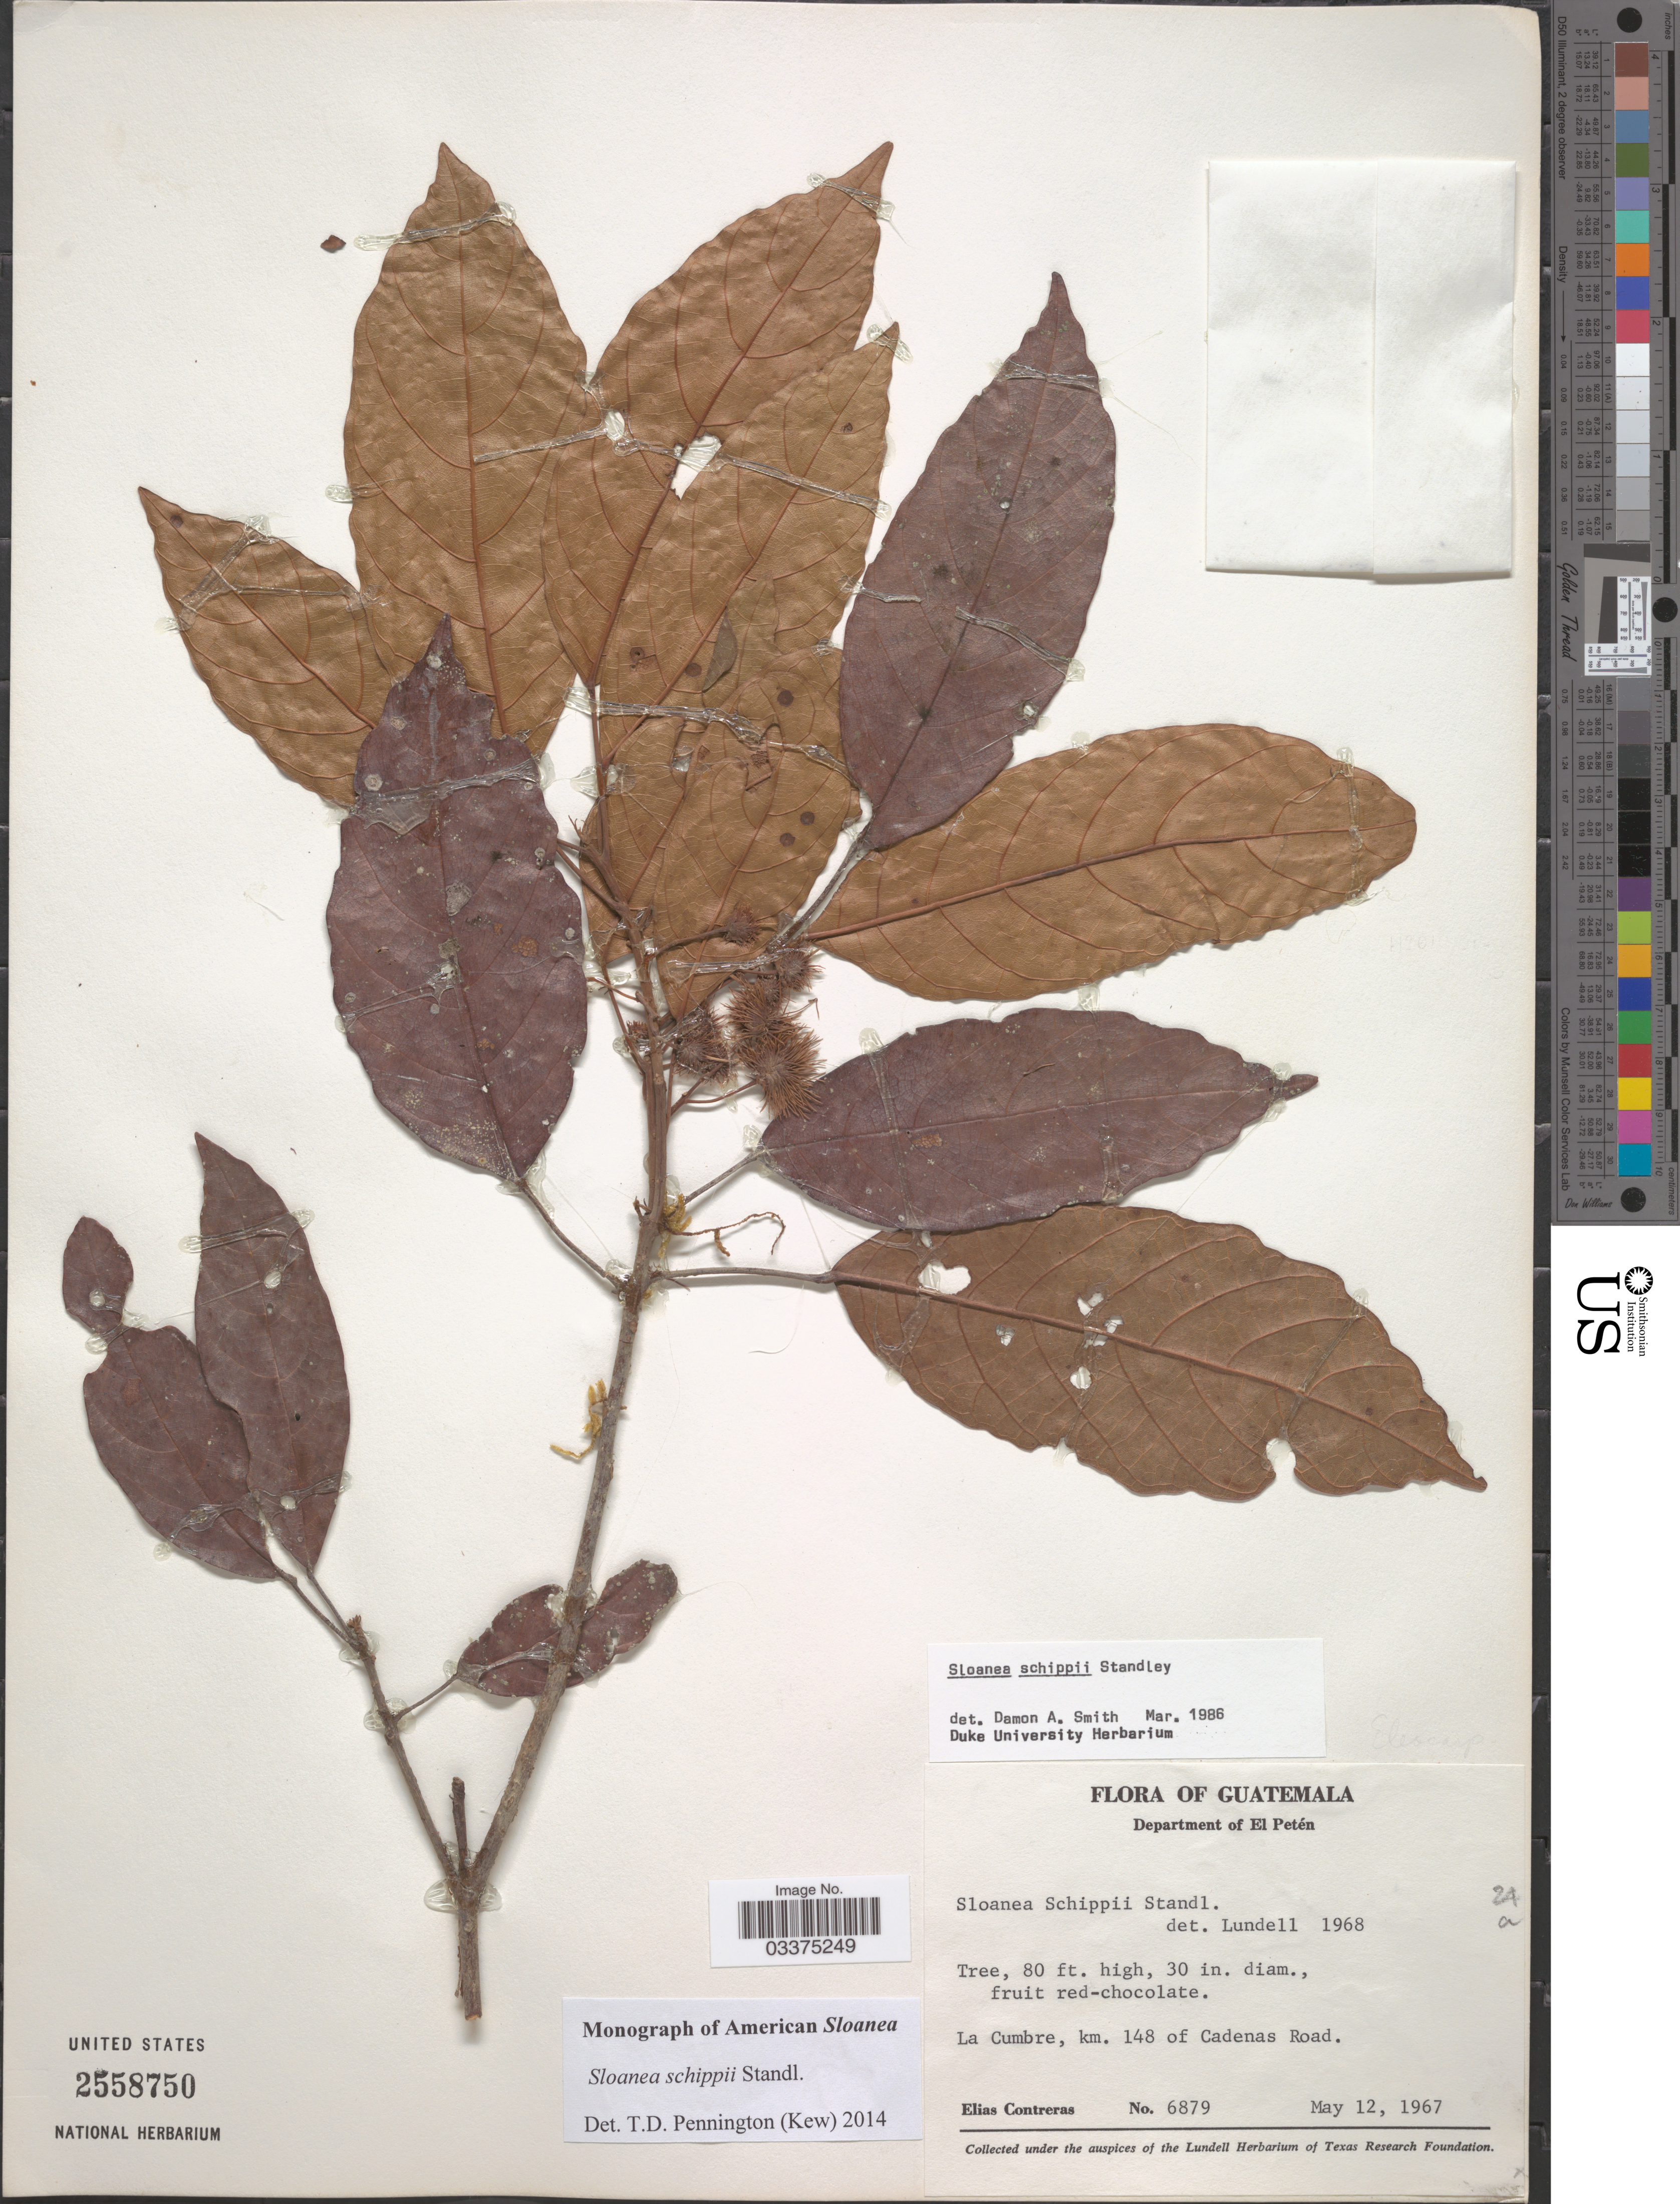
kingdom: Plantae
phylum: Tracheophyta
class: Magnoliopsida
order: Oxalidales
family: Elaeocarpaceae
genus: Sloanea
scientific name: Sloanea schippii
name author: Standl.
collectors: E. Contreras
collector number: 6879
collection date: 1967-05-12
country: Guatemala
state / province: El Petén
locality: Department of El Petén. La Cumbre, km. 148 of Cadenas Road.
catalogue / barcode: US 2558750